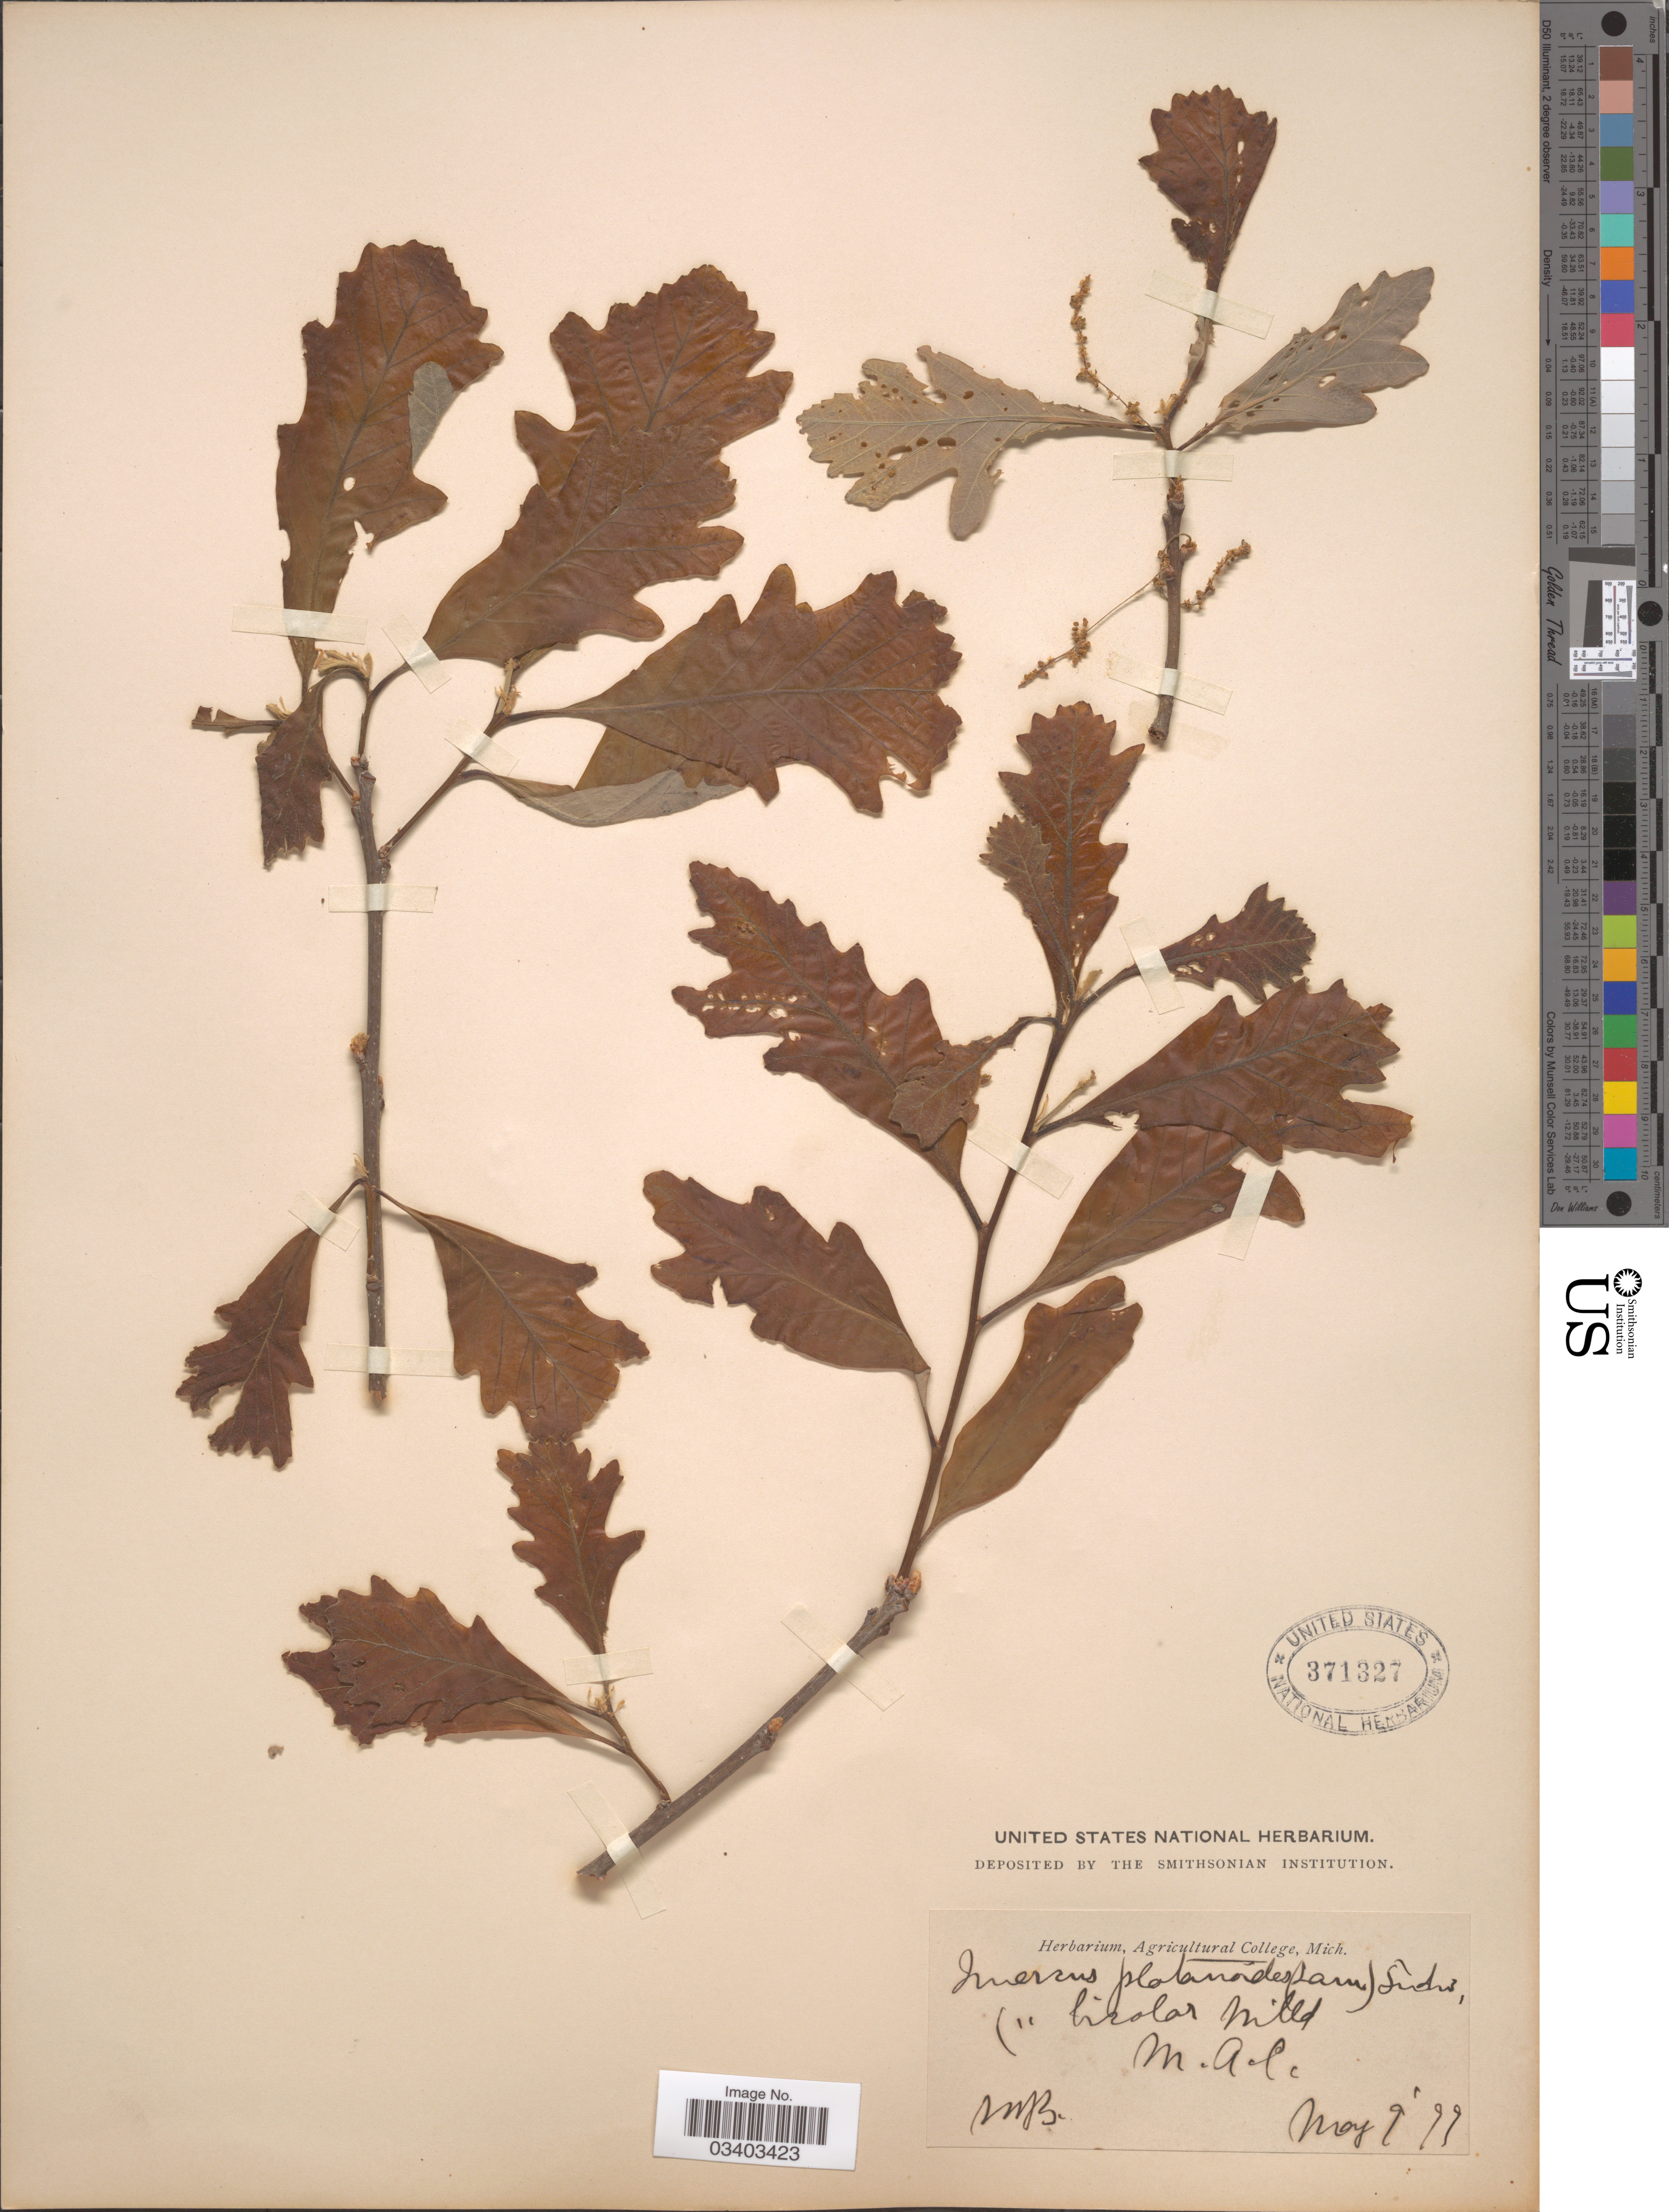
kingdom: Plantae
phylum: Tracheophyta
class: Magnoliopsida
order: Fagales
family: Fagaceae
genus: Quercus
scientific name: Quercus bicolor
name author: Willd.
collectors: W.J.B.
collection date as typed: Transcribed d/m/y: 9/5/99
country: United States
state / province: Michigan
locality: M.A.C.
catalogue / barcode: US 371327